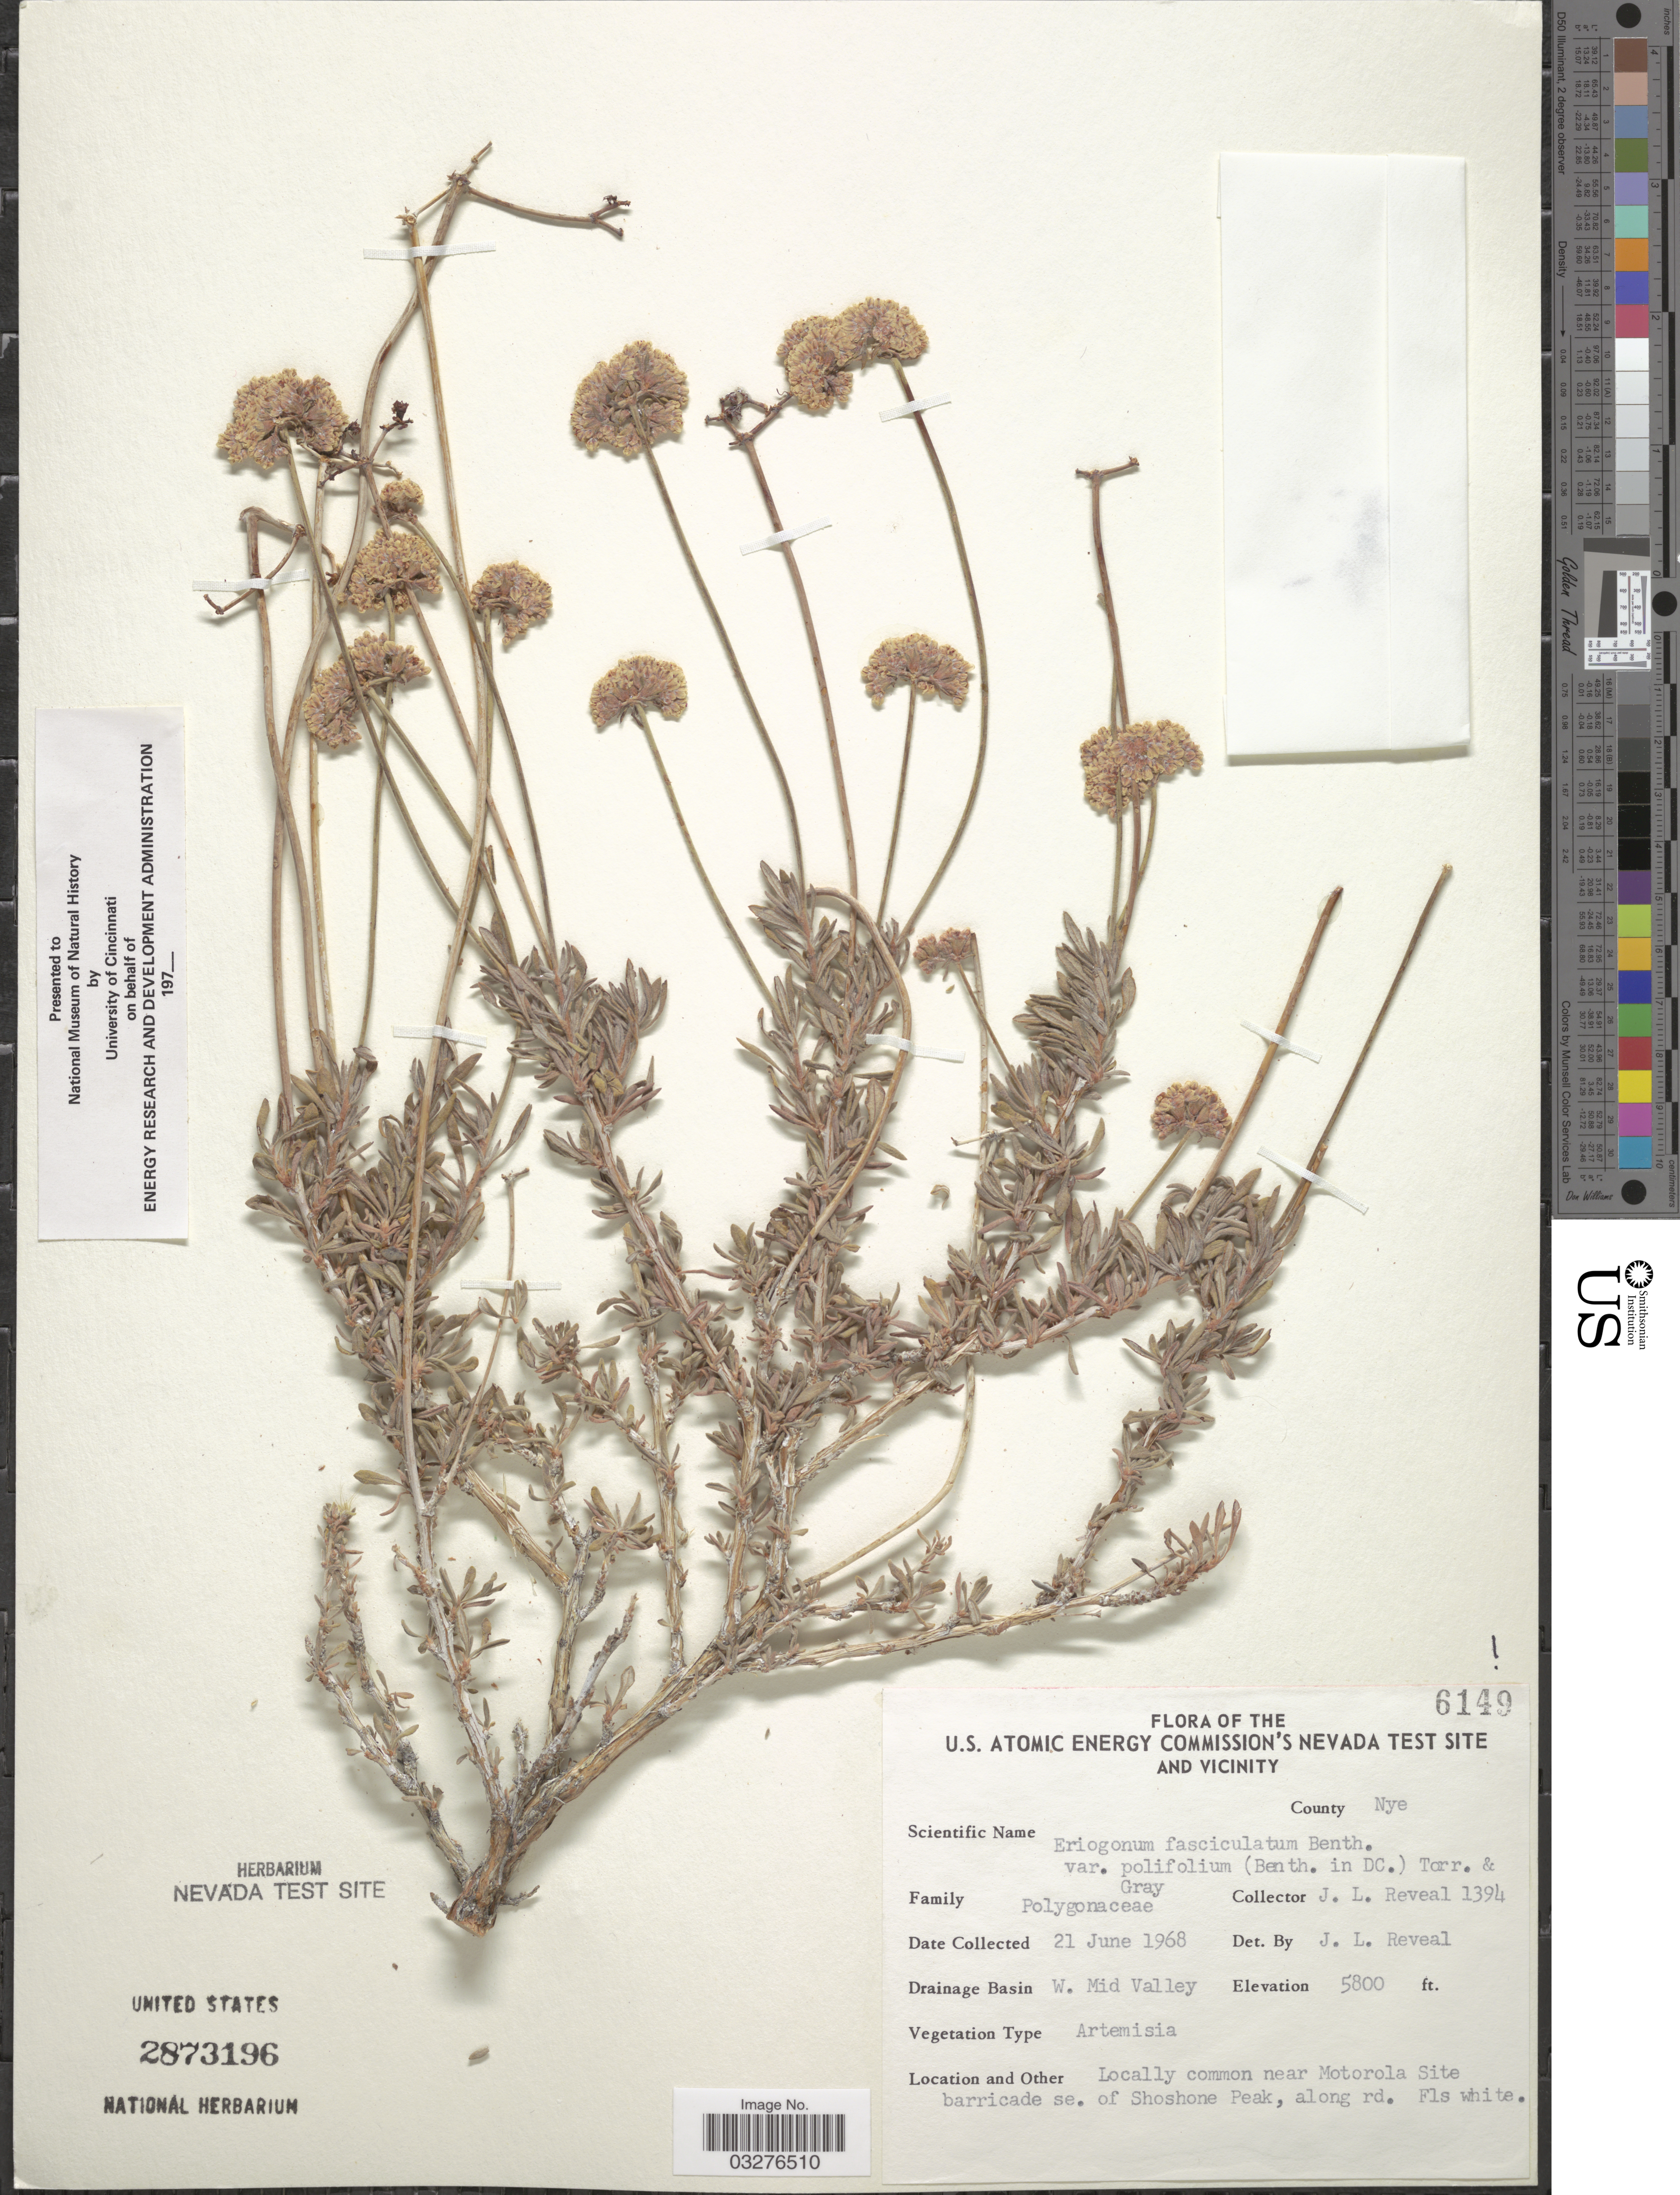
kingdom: Plantae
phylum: Tracheophyta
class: Magnoliopsida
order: Caryophyllales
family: Polygonaceae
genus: Eriogonum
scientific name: Eriogonum fasciculatum var. polifolium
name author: (Benth.) Torr. & A. Gray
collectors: J. L. Reveal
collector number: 1394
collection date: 1968-06-21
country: United States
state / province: Nevada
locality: U.S. Atomic Energy Commission's Nevada Test Site and Vicinity, County Nye, Drainage Basin W. Mid Valley, near Motorola Site barricade se. of Shoshone Peak, along rd.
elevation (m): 1768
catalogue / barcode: US 2873196